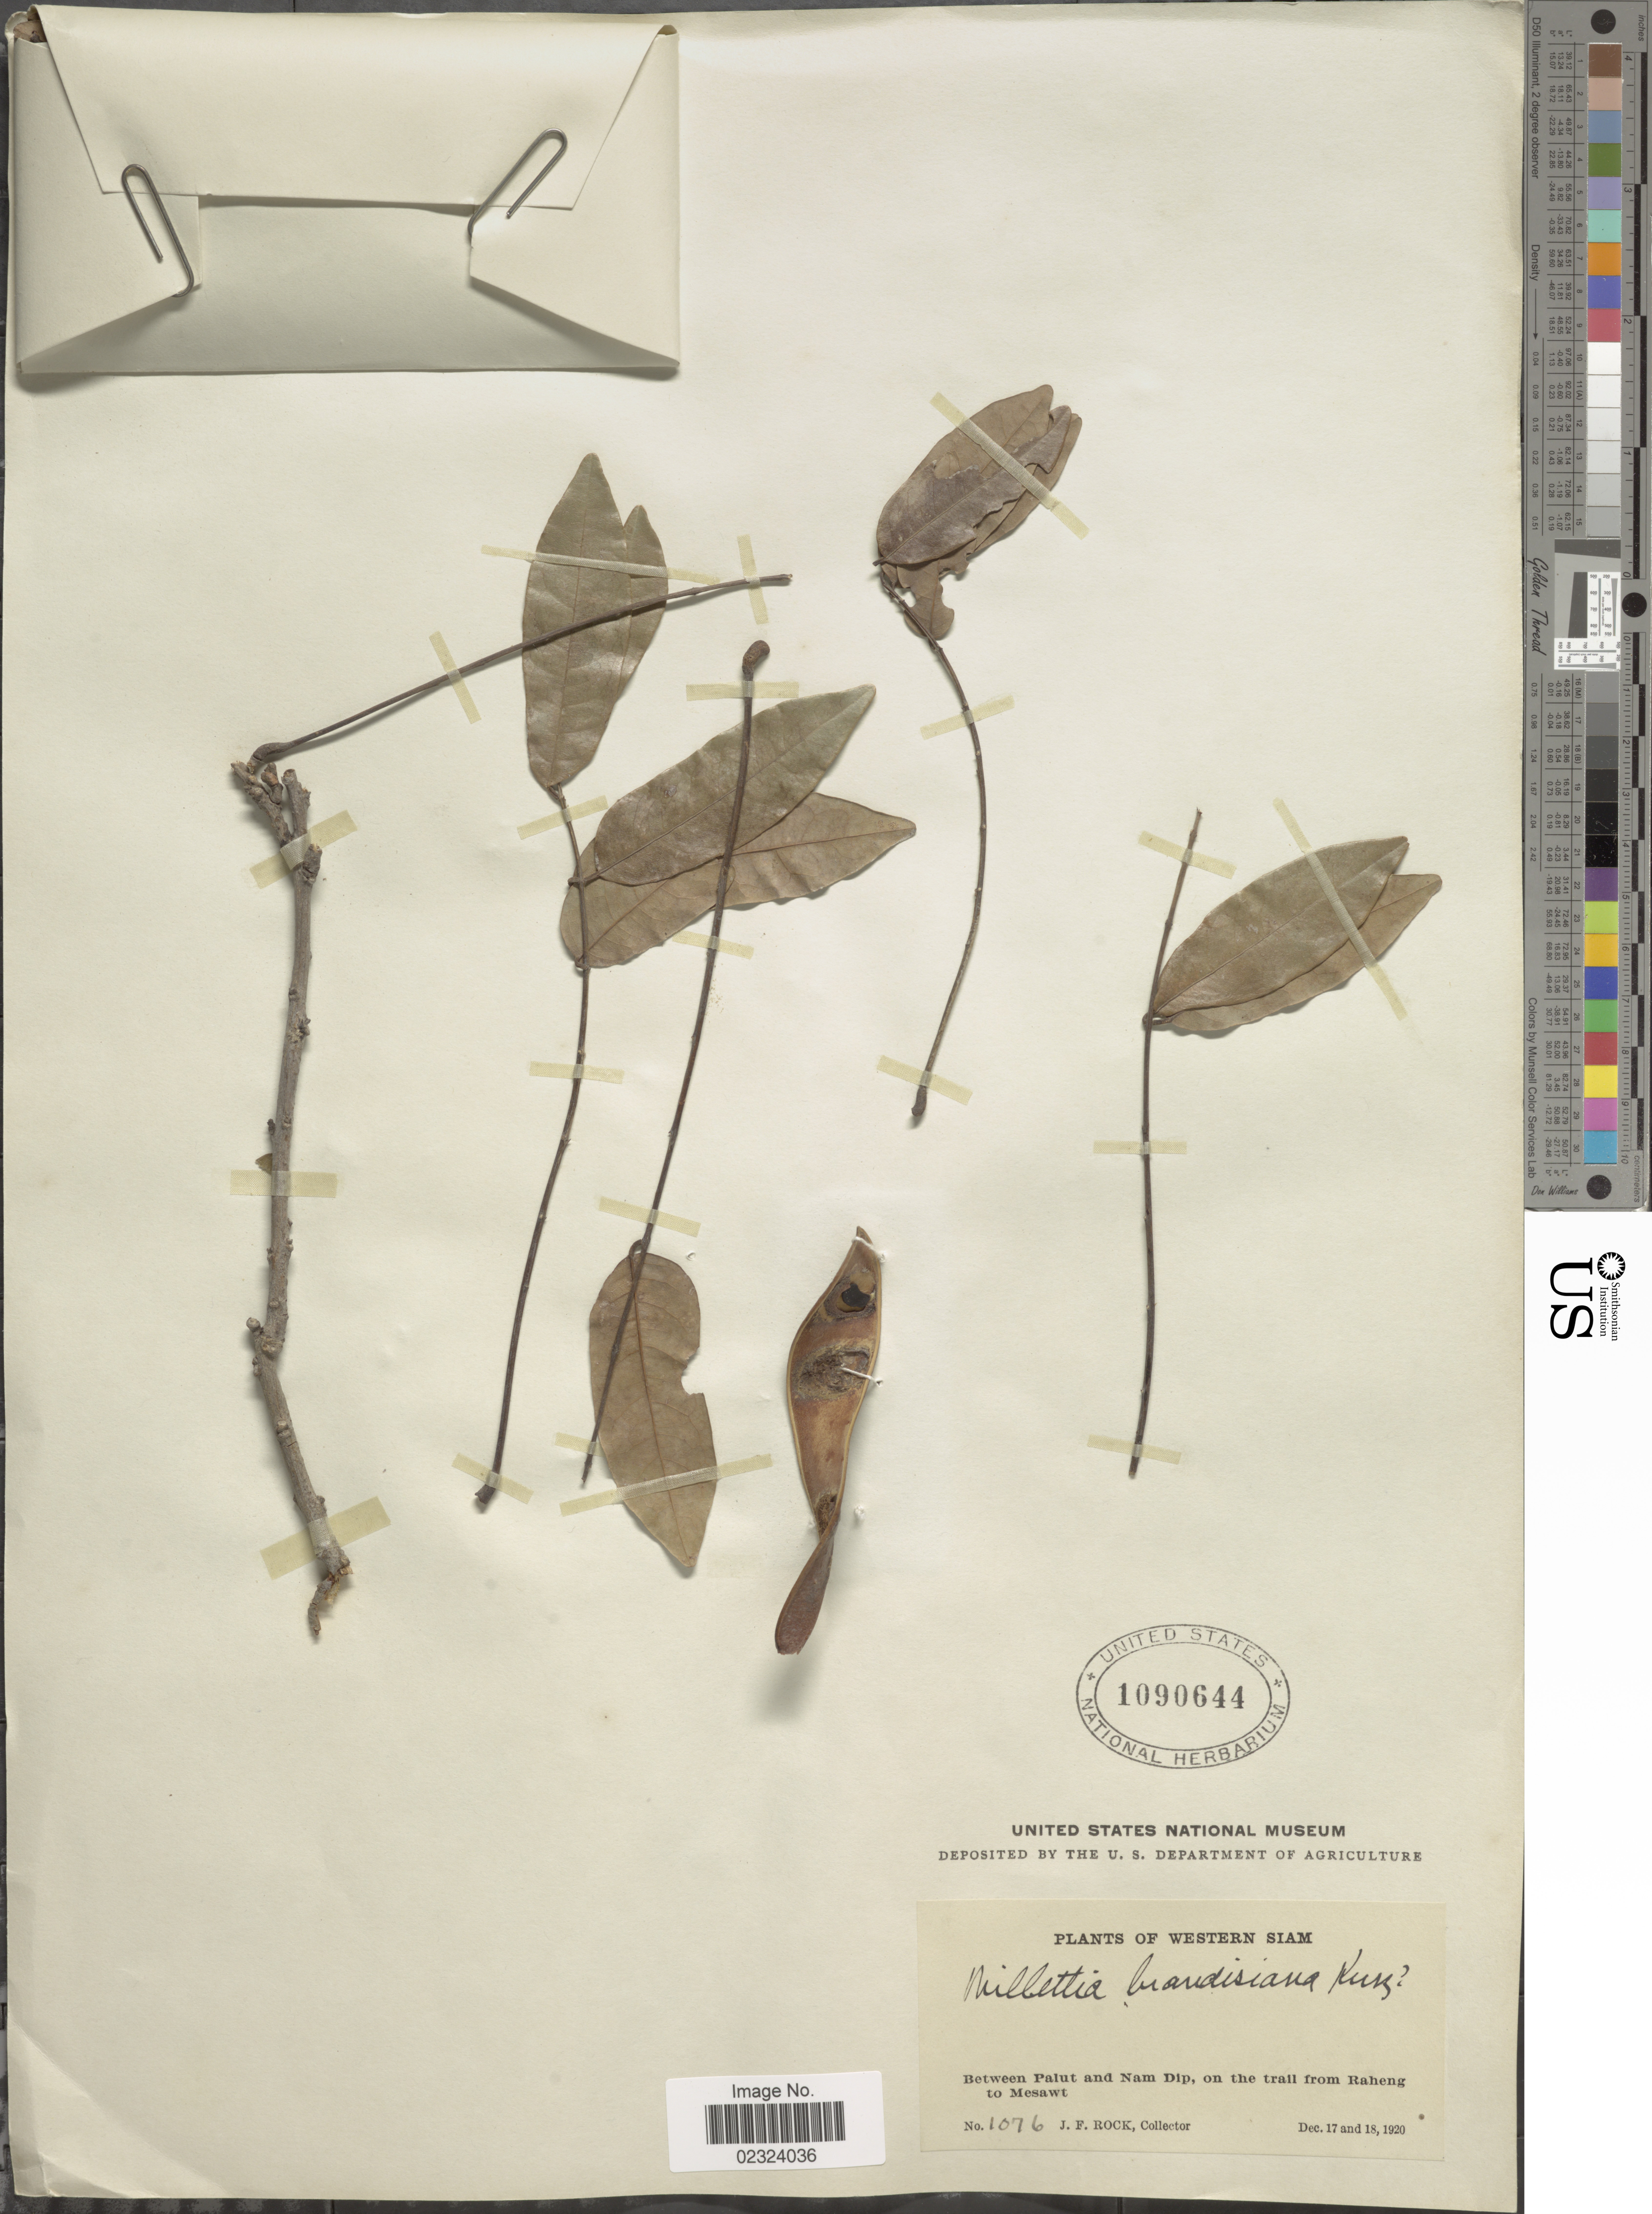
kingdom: Plantae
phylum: Tracheophyta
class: Magnoliopsida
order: Fabales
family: Fabaceae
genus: Millettia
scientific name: Millettia brandisiana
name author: Kurz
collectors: J. Rock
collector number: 1076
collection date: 1920-12-17/1920-12-18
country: Thailand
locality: Western Siam. Between Palut and Nam Dip, on the trail from Raheng to Mesawt.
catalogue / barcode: US 1090644